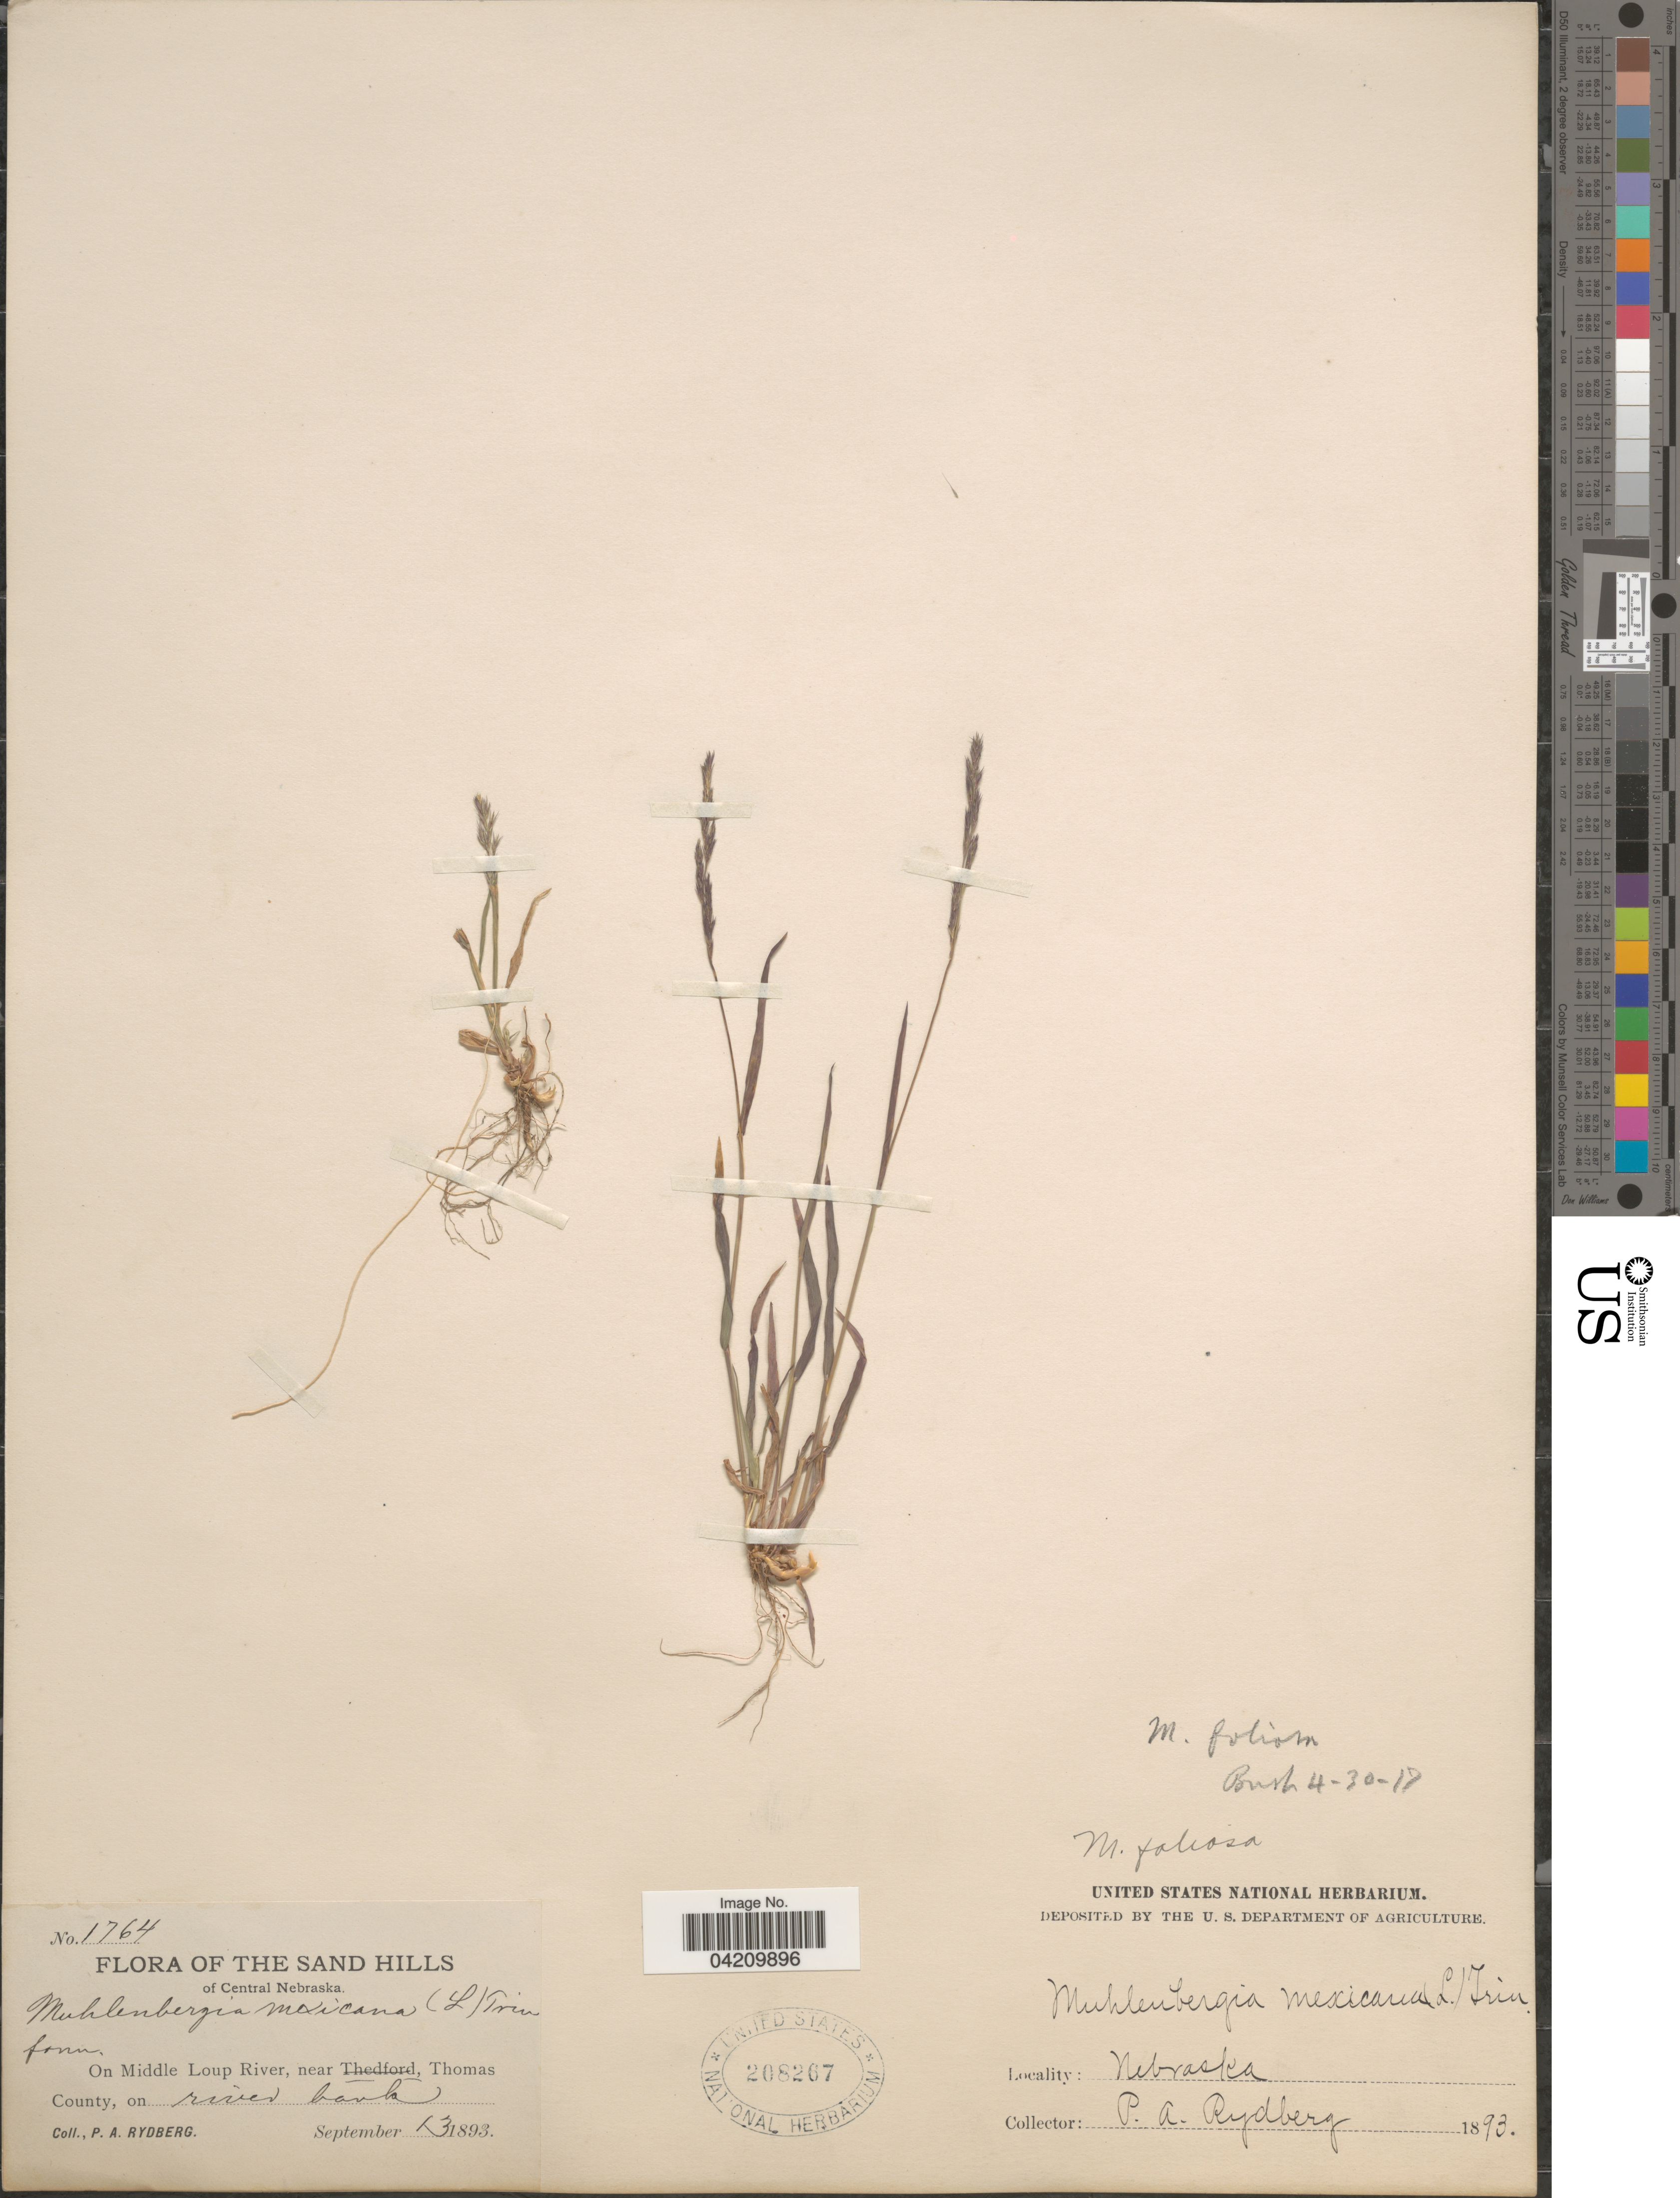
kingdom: Plantae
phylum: Tracheophyta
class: Liliopsida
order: Poales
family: Poaceae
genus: Muhlenbergia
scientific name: Muhlenbergia mexicana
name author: (L.) Trin.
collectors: P. A. Rydberg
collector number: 1764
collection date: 1893-09-13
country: United States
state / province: Nebraska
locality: The Sand Hills of Central Nebraska. On Middle Loup River, near Thomas County.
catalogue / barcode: US 208267